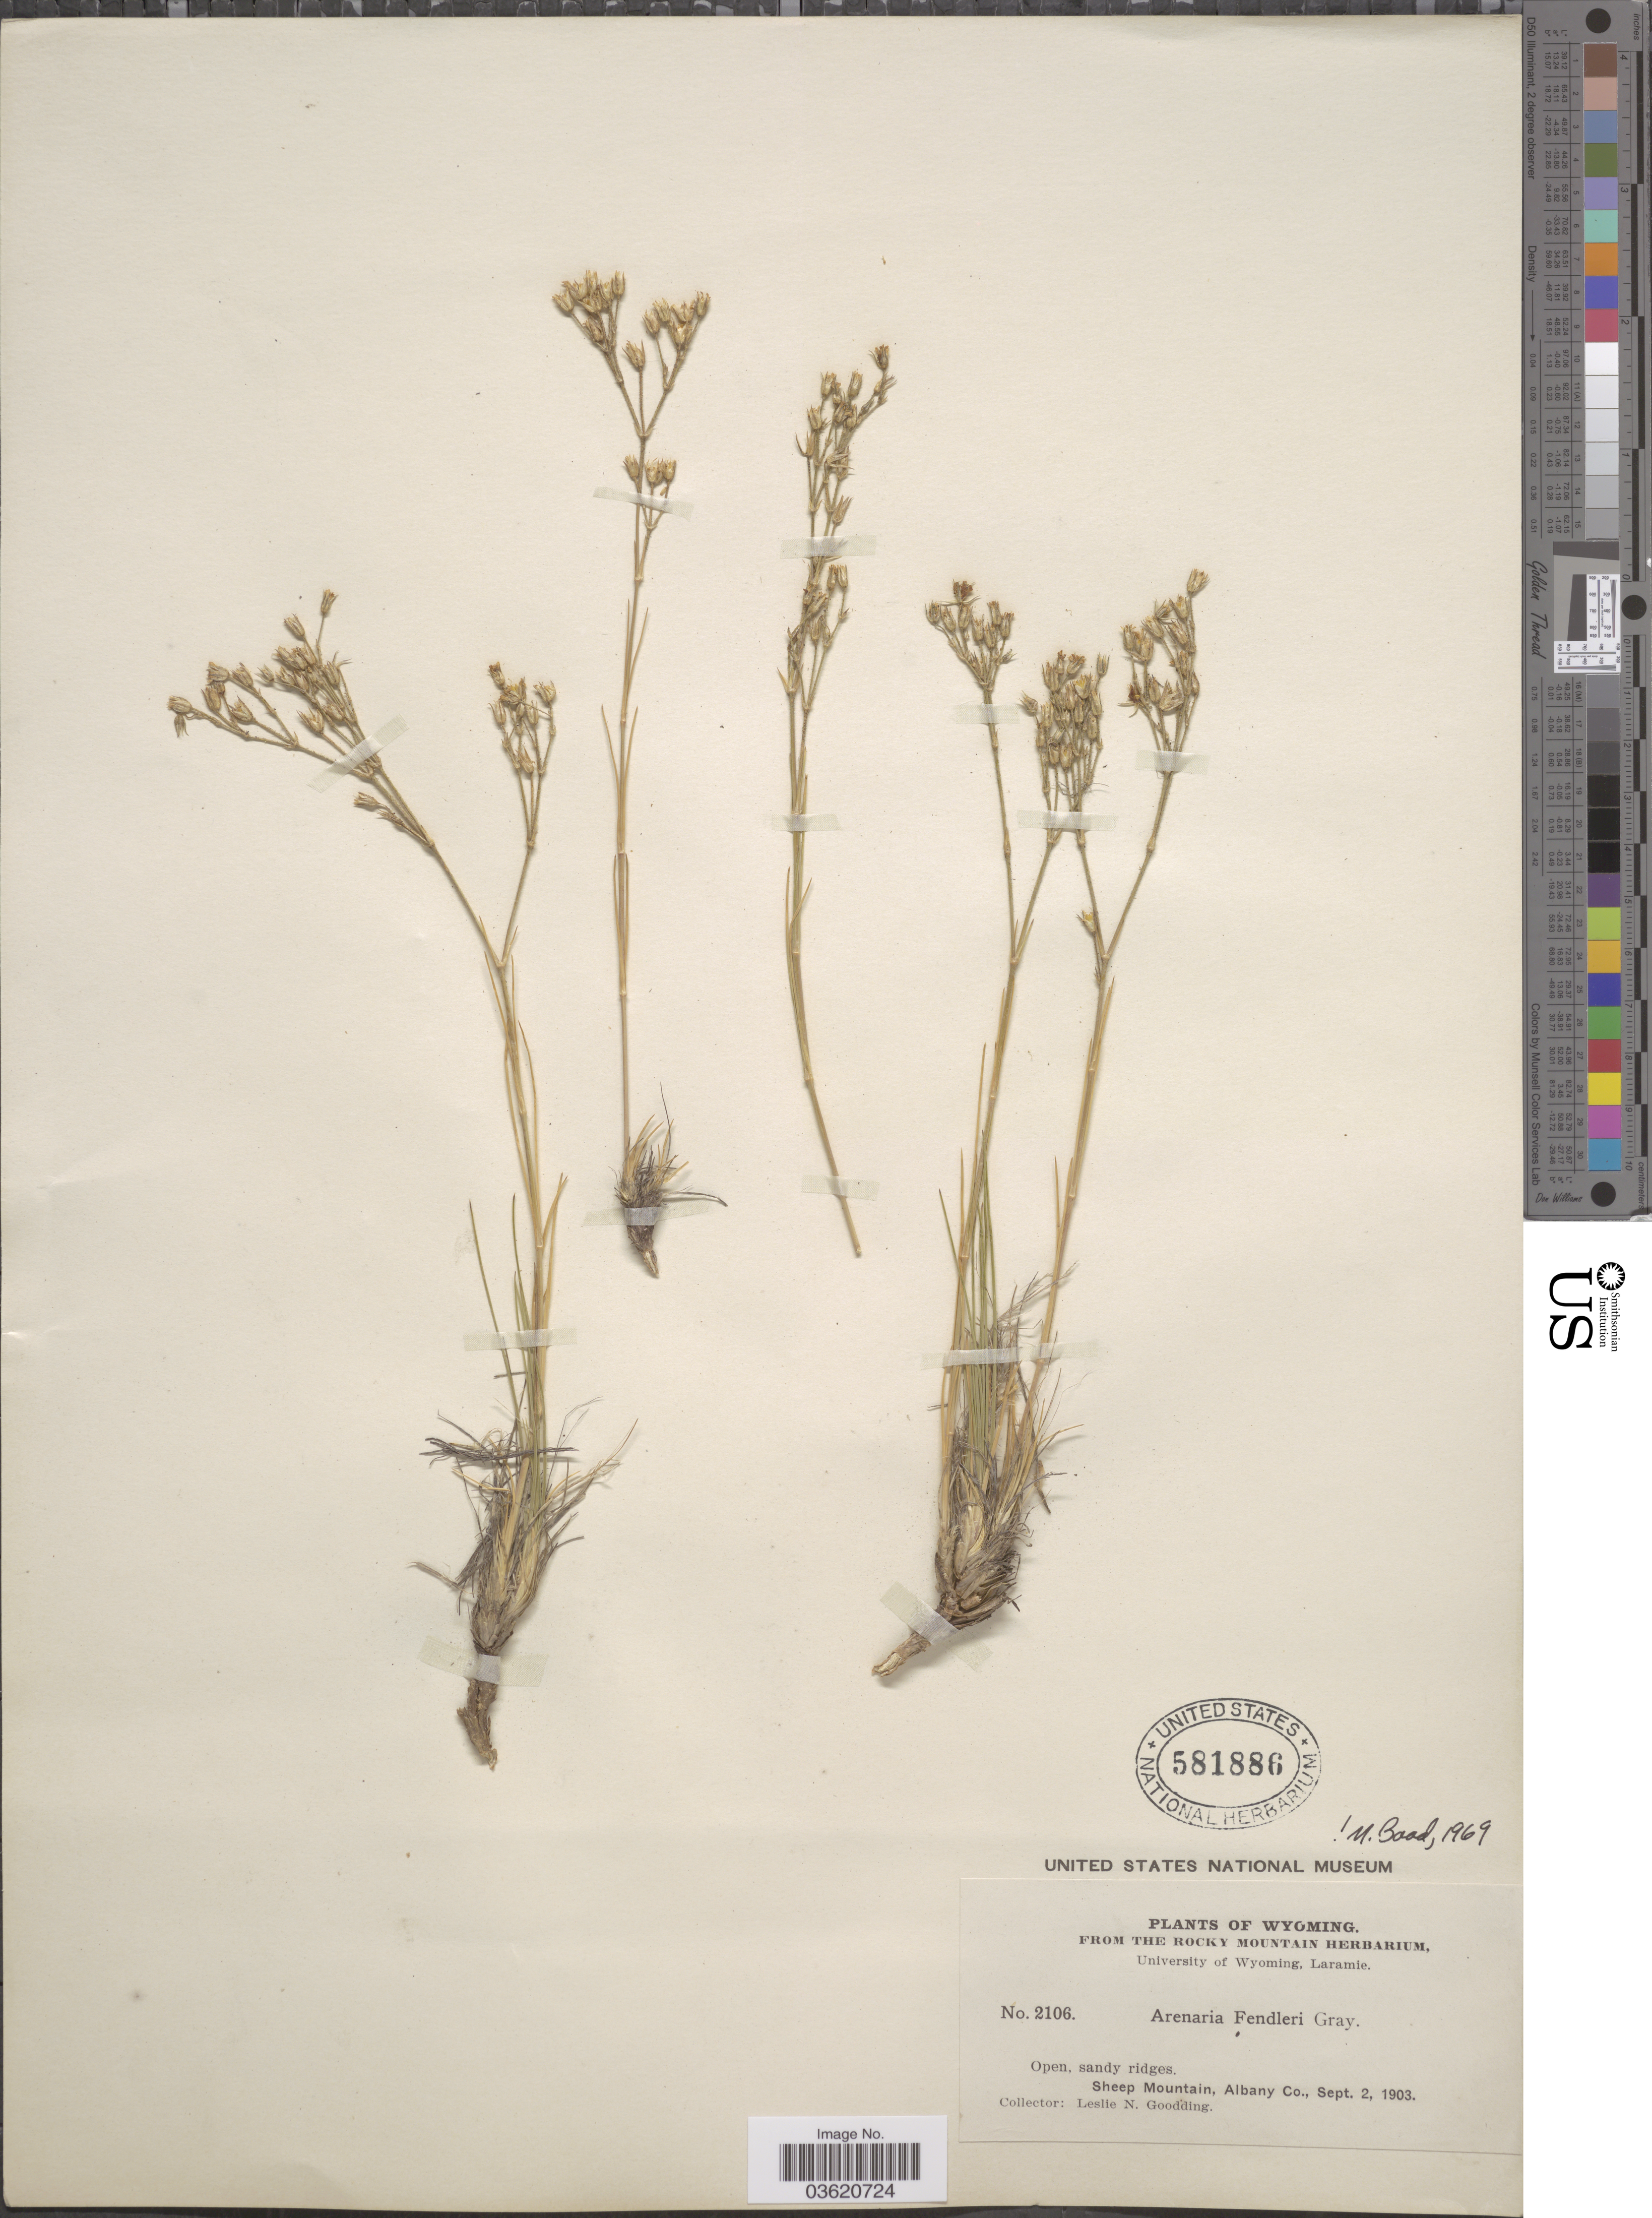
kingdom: Plantae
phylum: Tracheophyta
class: Magnoliopsida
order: Caryophyllales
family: Caryophyllaceae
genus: Eremogone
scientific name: Eremogone fendleri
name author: (A. Gray) Ikonn.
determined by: U.S. National Herbarium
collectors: L. N. Goodding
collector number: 2106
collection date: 1903-09-02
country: United States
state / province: Wyoming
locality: Sheep Mountain, Albany Co.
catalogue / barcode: US 581886